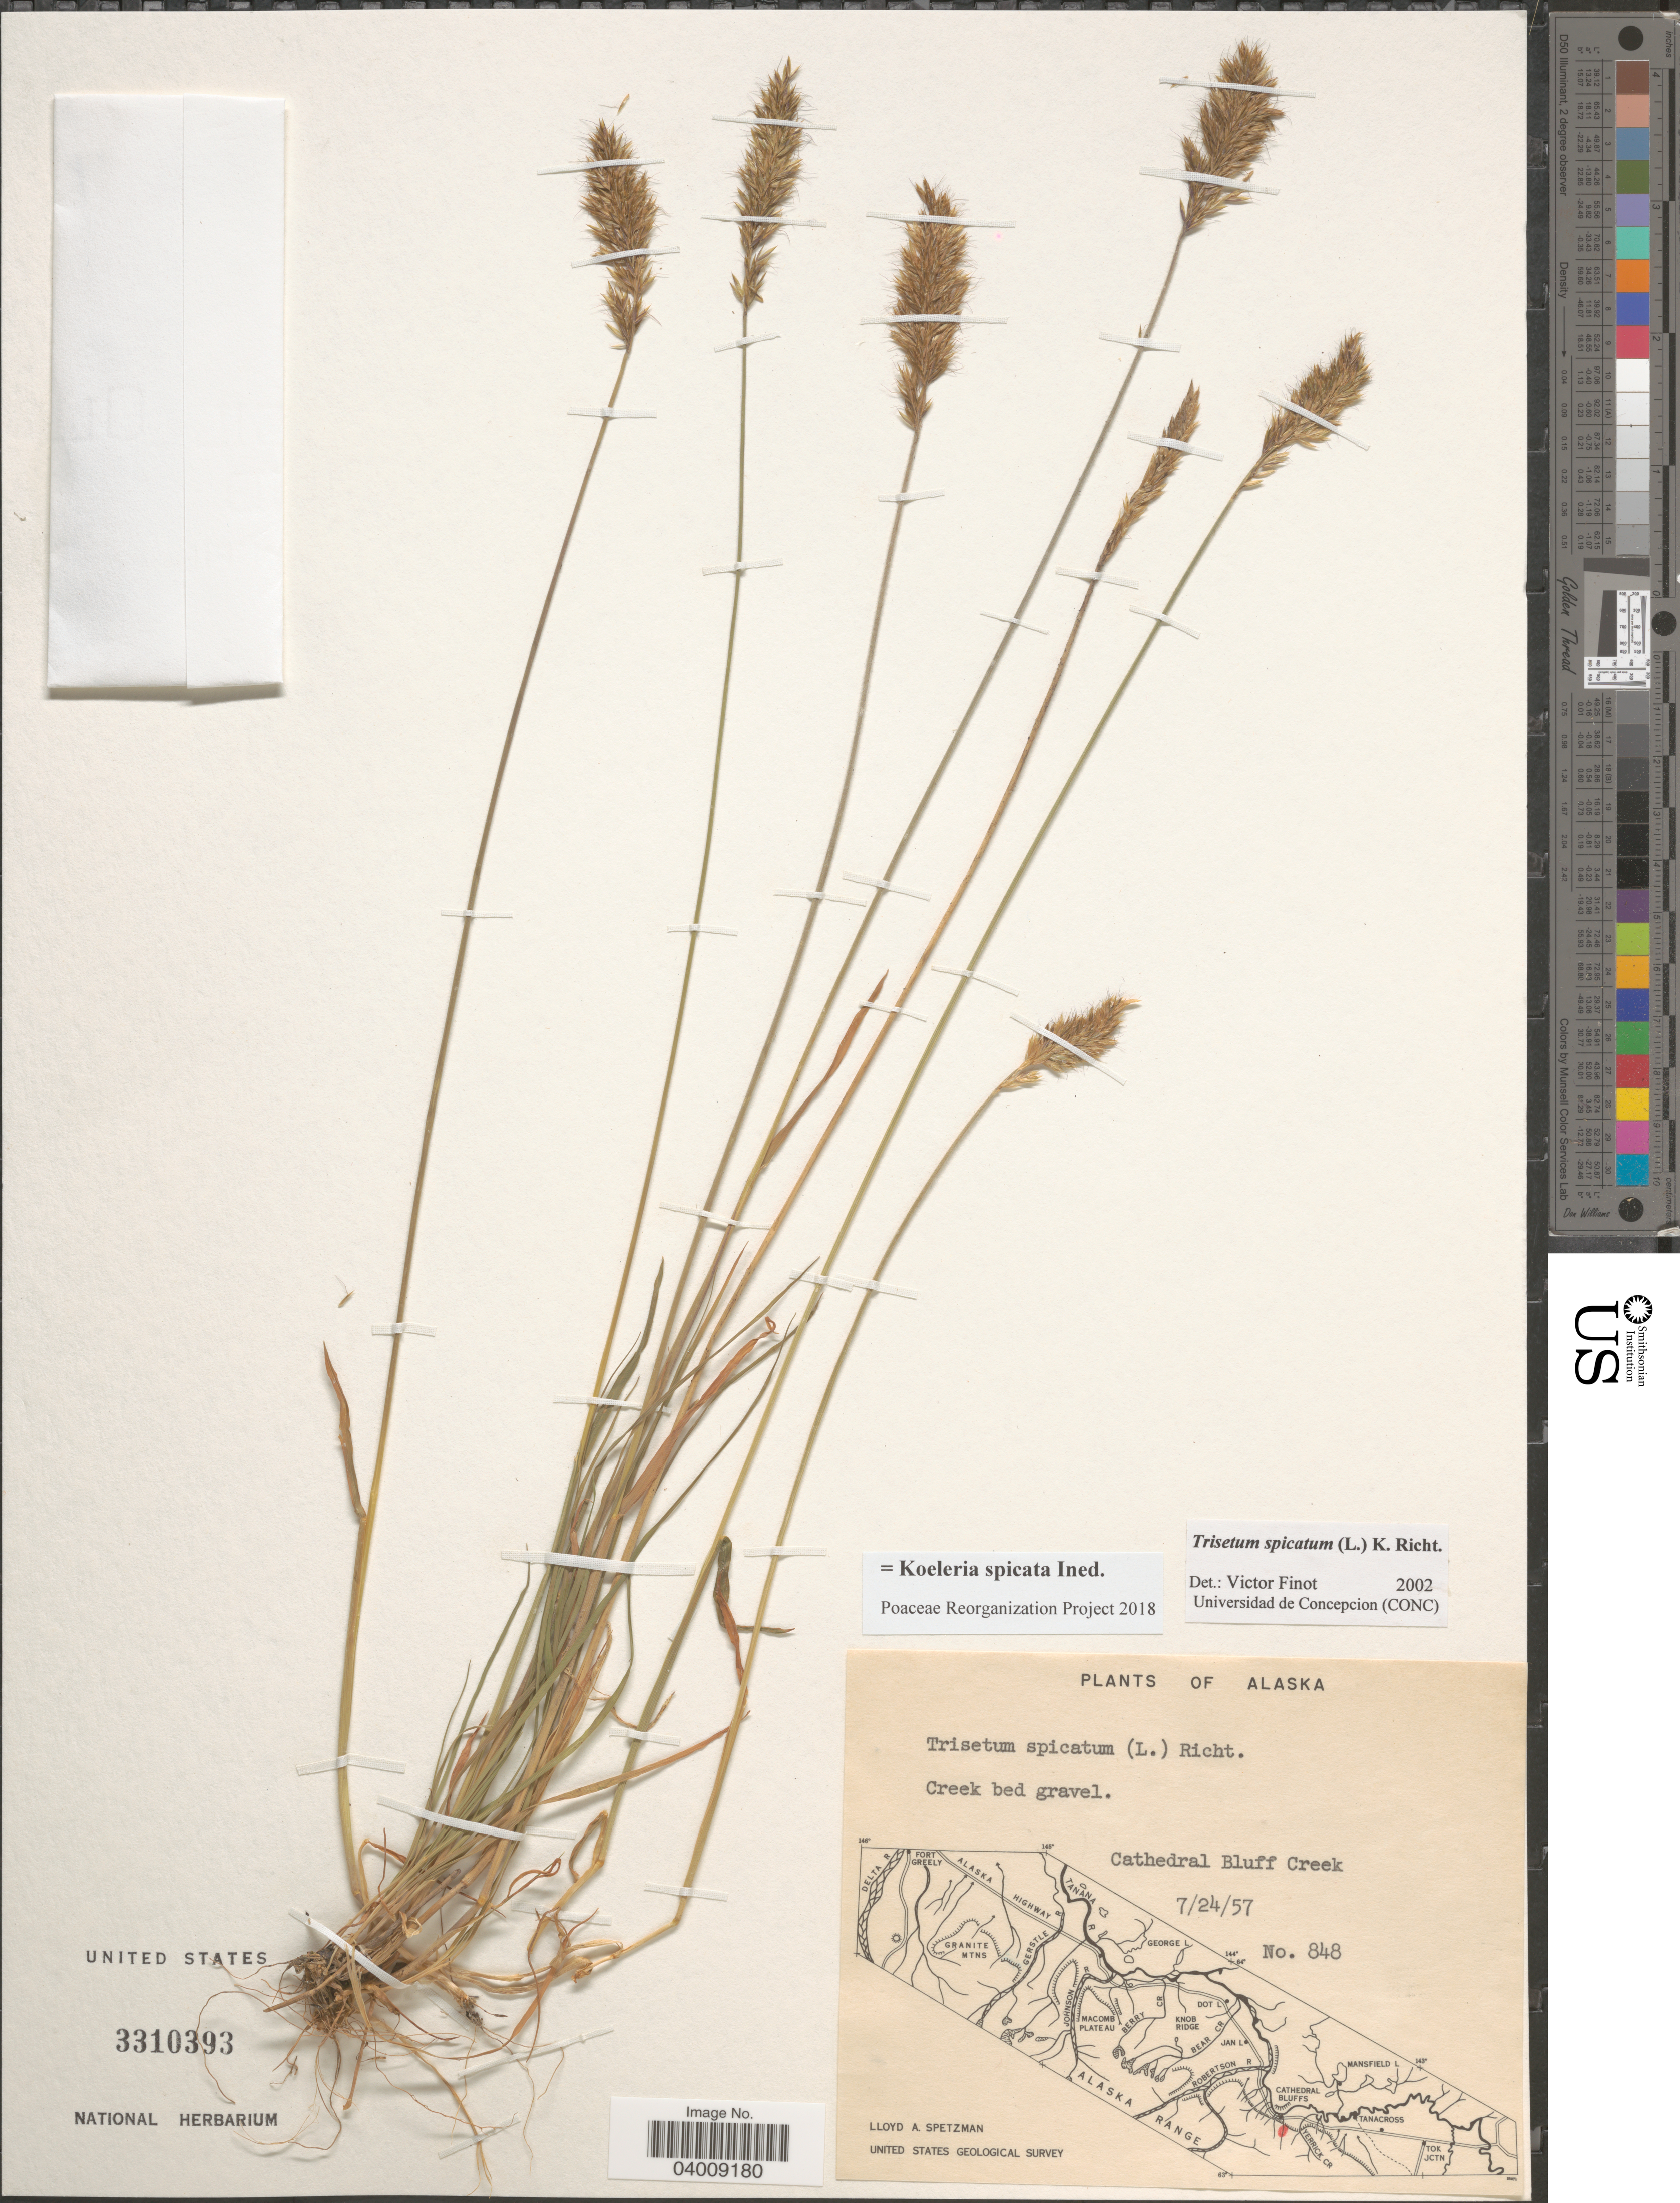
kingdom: Plantae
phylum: Tracheophyta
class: Liliopsida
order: Poales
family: Poaceae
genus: Koeleria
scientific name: Koeleria spicata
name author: (L.) Barberá et al.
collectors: L. Spetzman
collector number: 848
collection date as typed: Transcribed d/m/y: 24/7/57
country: United States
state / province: Alaska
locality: Cathedral Bluff Creek.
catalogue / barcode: US 3310393